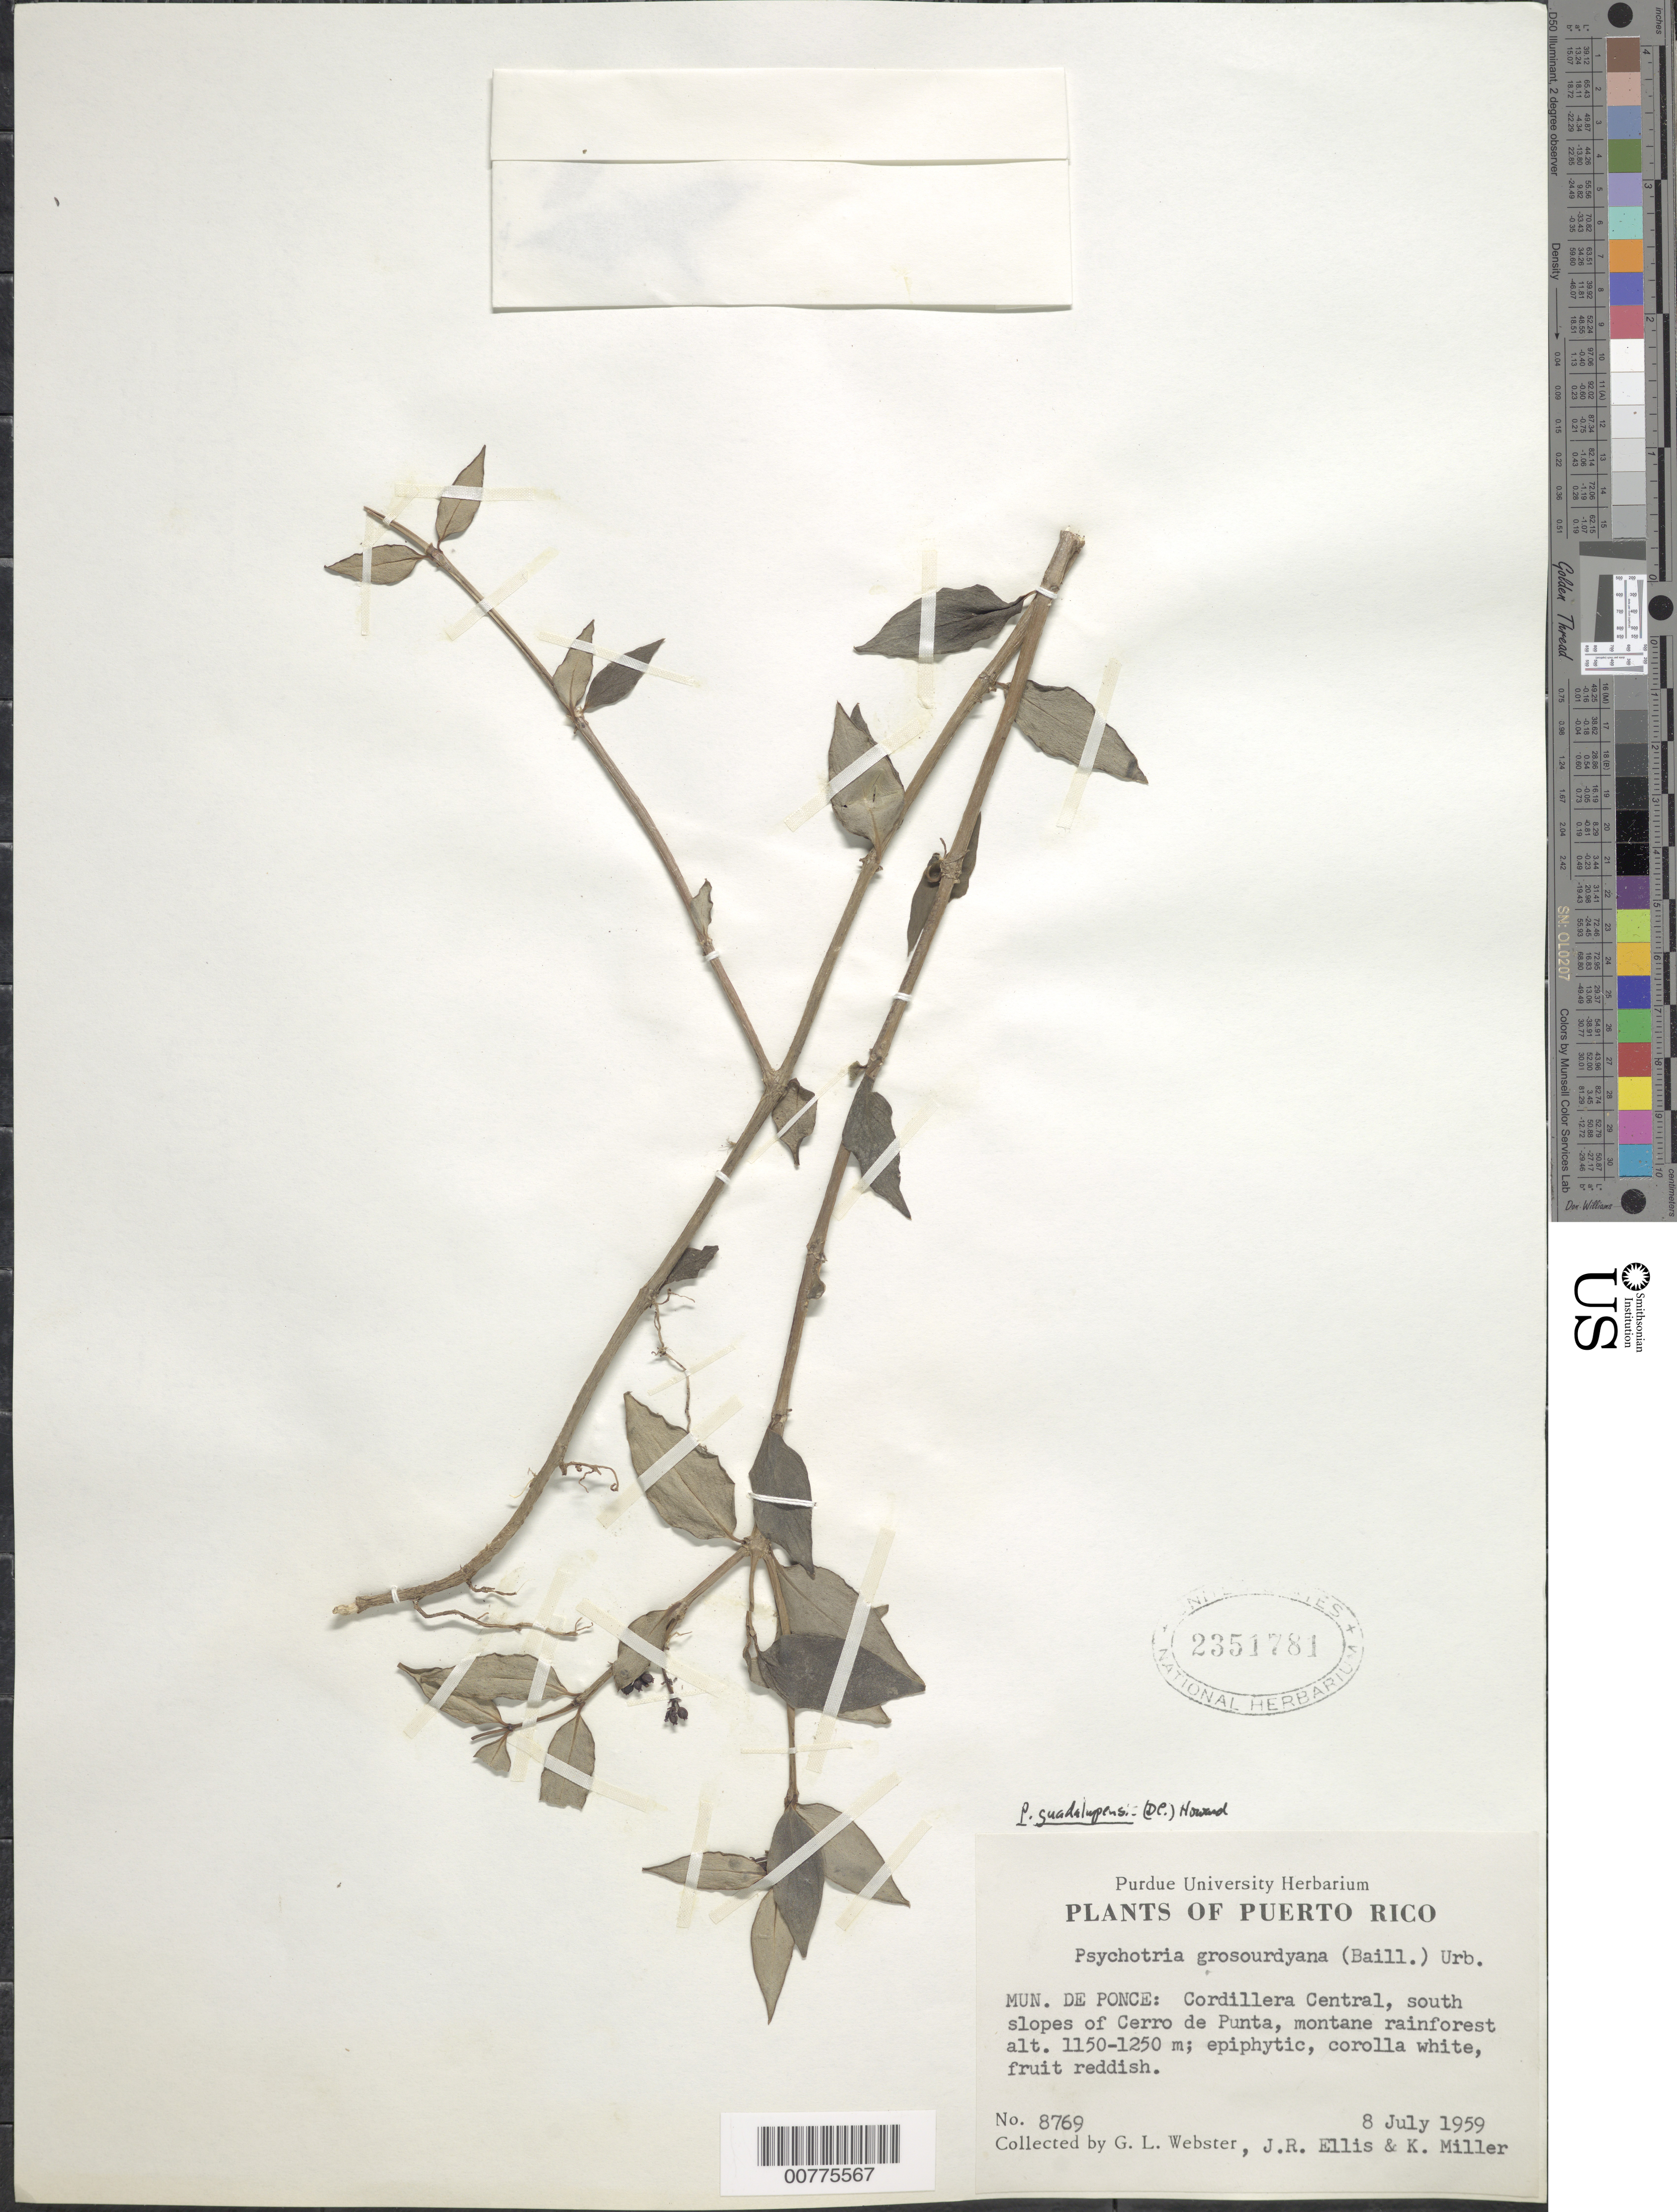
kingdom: Plantae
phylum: Tracheophyta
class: Magnoliopsida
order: Gentianales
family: Rubiaceae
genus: Notopleura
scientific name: Notopleura guadalupensis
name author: (DC.) C.M. Taylor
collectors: G. L. Webster, J. R. Ellis & K. Miller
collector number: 8769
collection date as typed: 08 Jul 1959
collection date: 1959-07-08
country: Puerto Rico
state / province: Ponce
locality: Mun. de Ponce: Cordillera Central, south slopes of Cerro de Punta, montane rainforest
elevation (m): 1150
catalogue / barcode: US 2351781